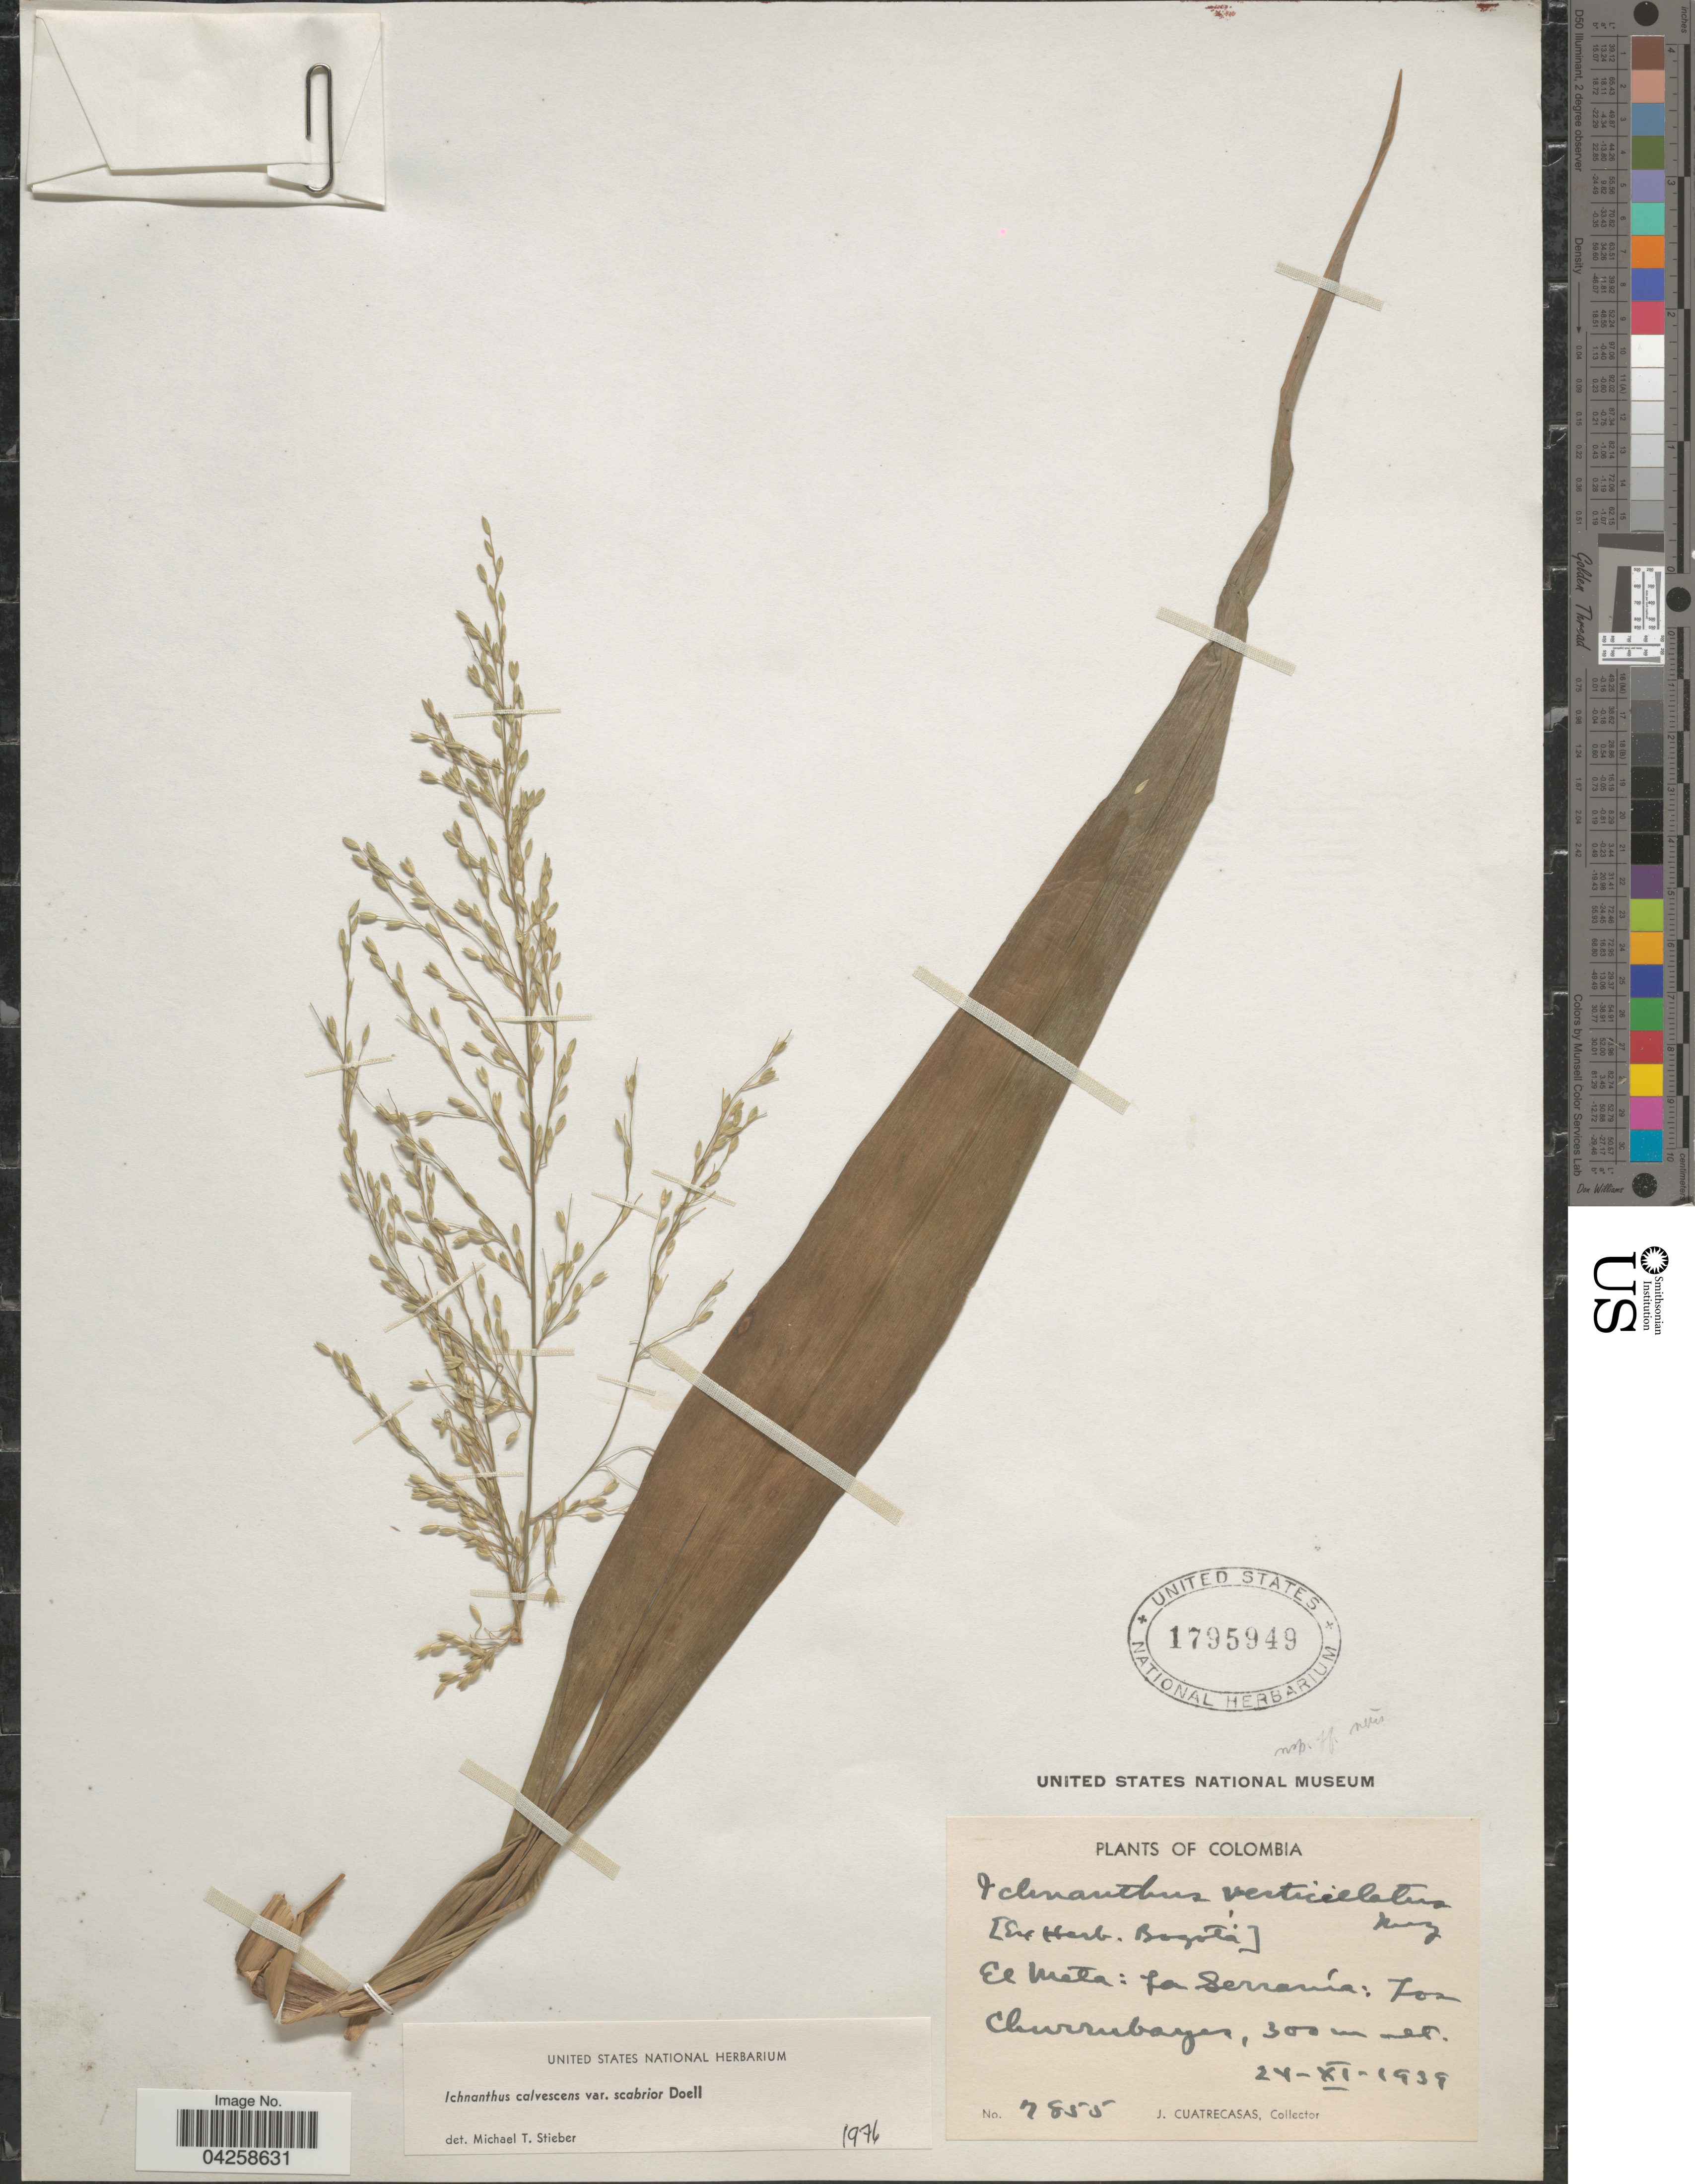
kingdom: Plantae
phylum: Tracheophyta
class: Liliopsida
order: Poales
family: Poaceae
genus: Ichnanthus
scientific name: Ichnanthus calvescens var. scabrior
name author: Döll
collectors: J. Cuatrecasas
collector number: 7855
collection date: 1939-11-24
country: Colombia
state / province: Meta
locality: El Meta: La Serranía: Los Churrubayes.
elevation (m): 300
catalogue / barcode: US 1795949